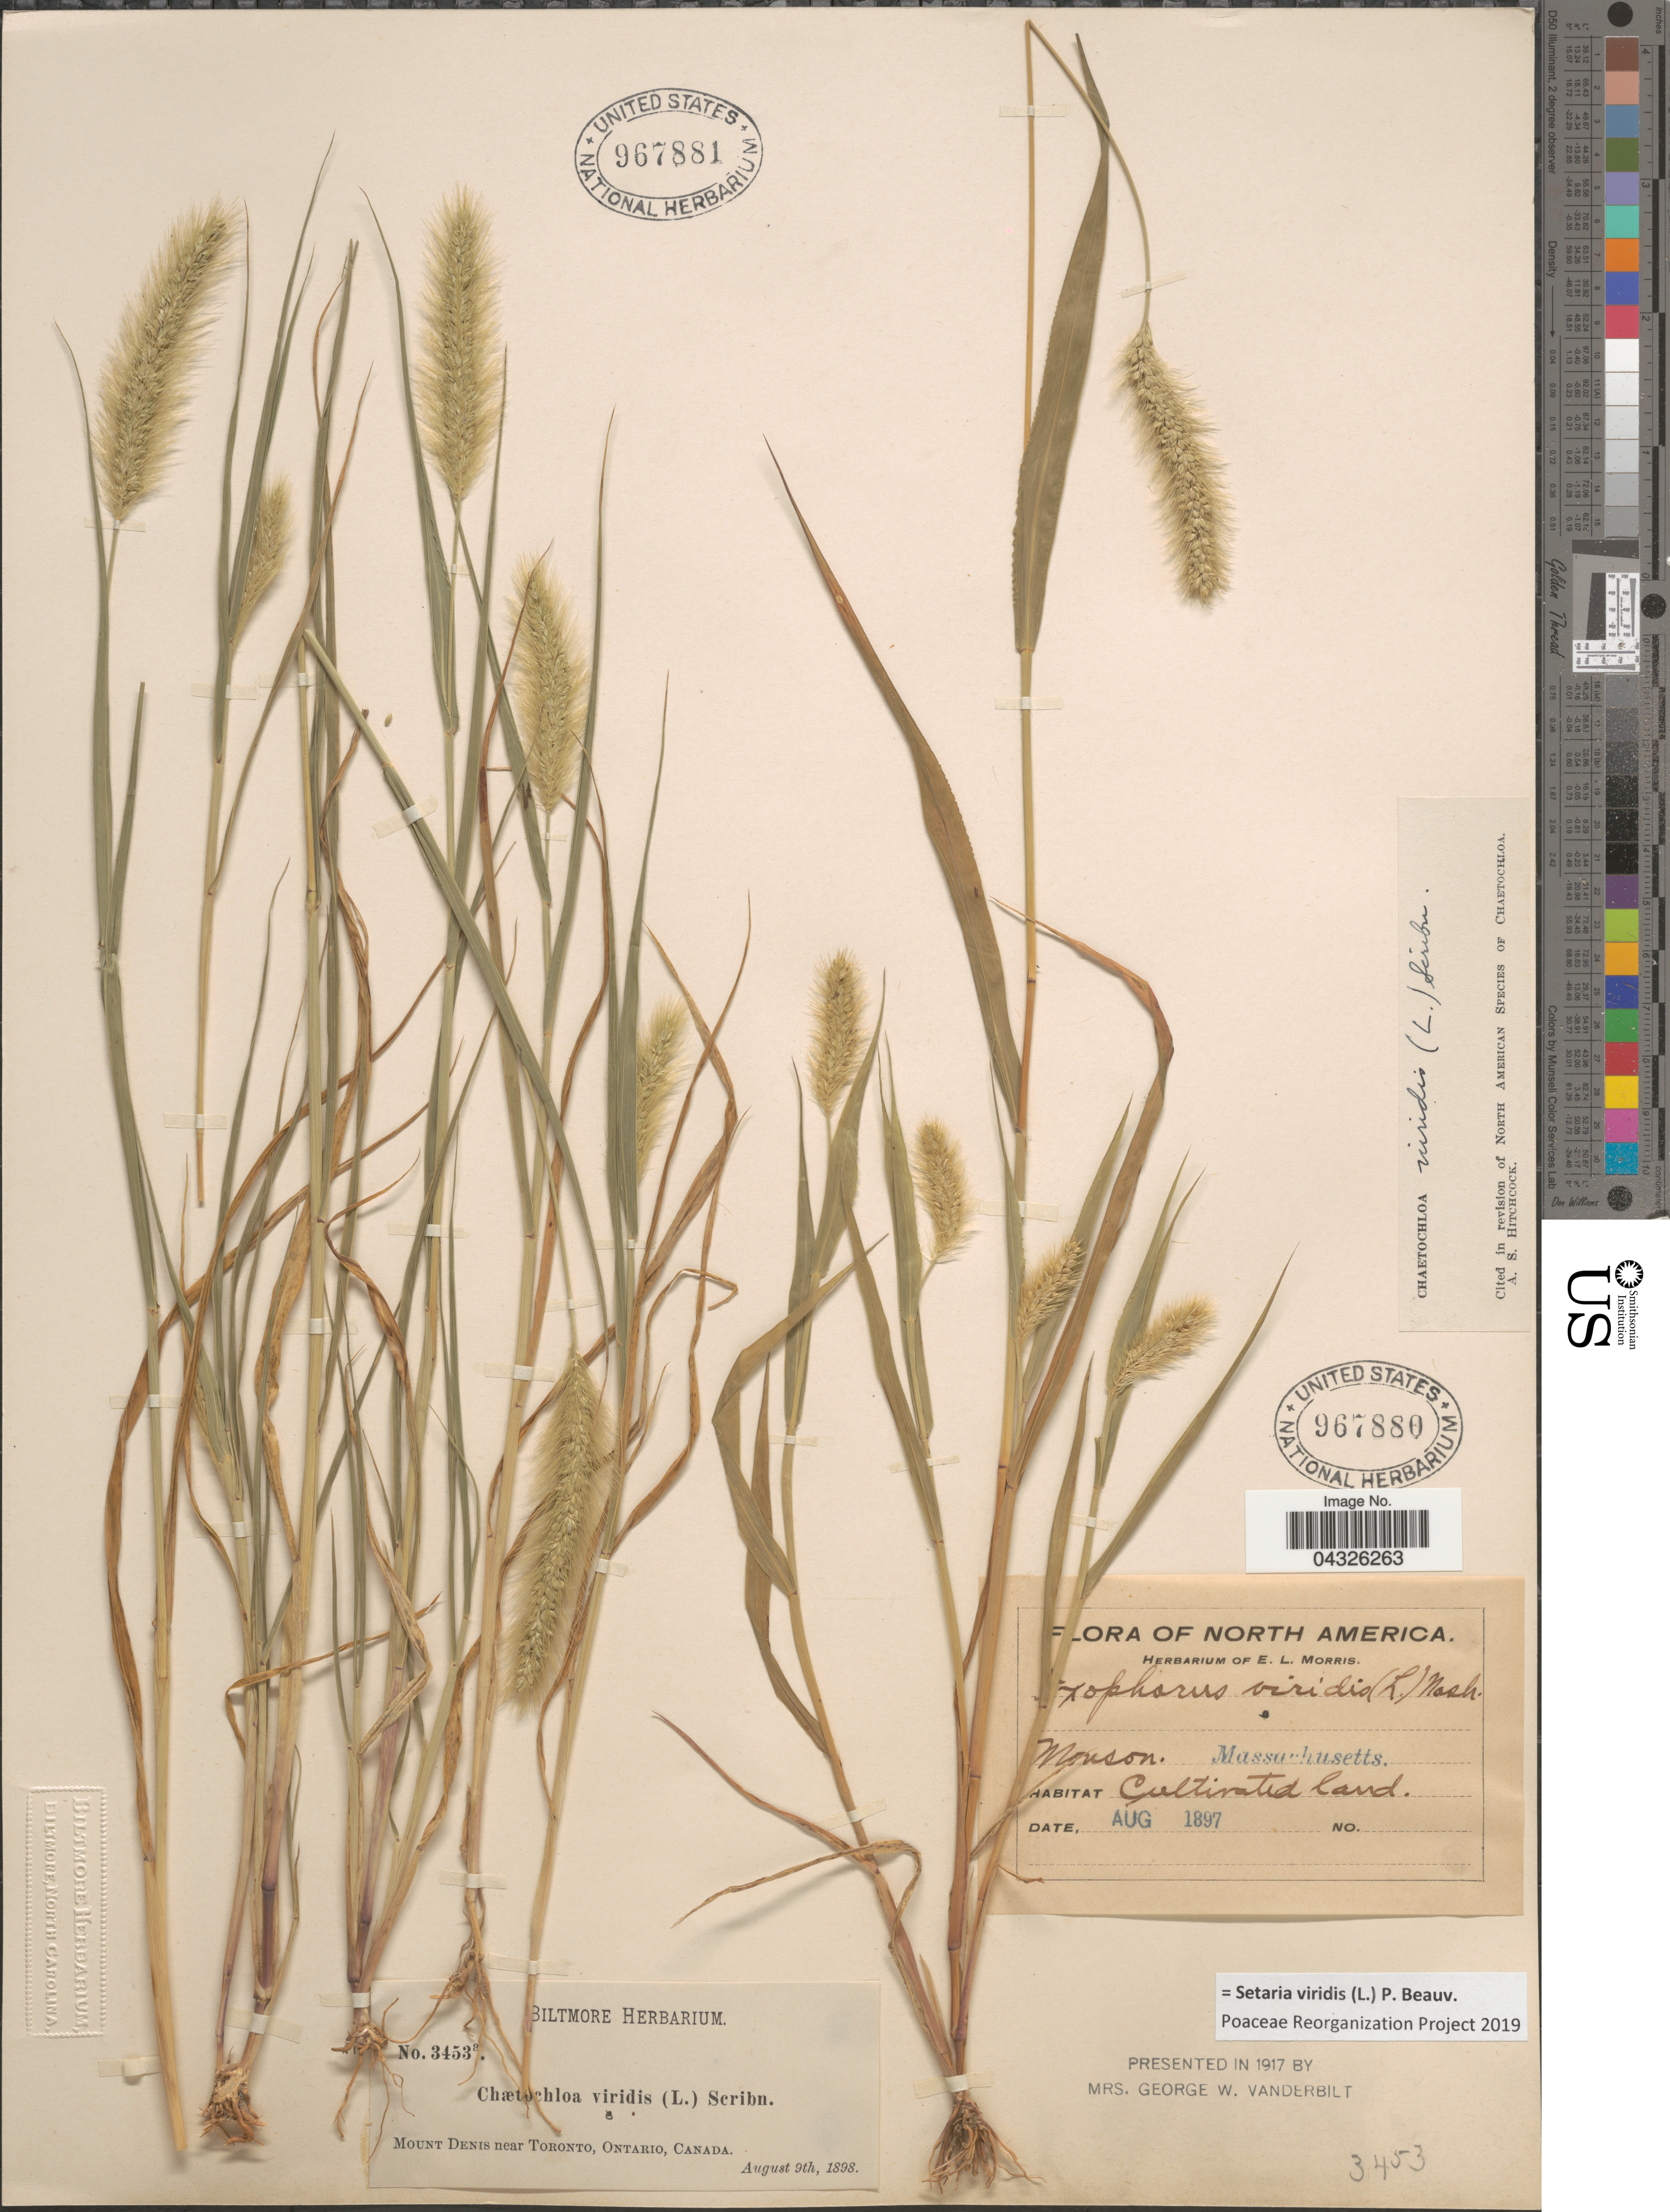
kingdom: Plantae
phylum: Tracheophyta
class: Liliopsida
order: Poales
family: Poaceae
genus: Setaria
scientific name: Setaria viridis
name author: (L.) P. Beauv.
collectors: ex herb. E.L. Morris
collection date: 1897-08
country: United States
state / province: Massachusetts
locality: Monson.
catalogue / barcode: US 967880